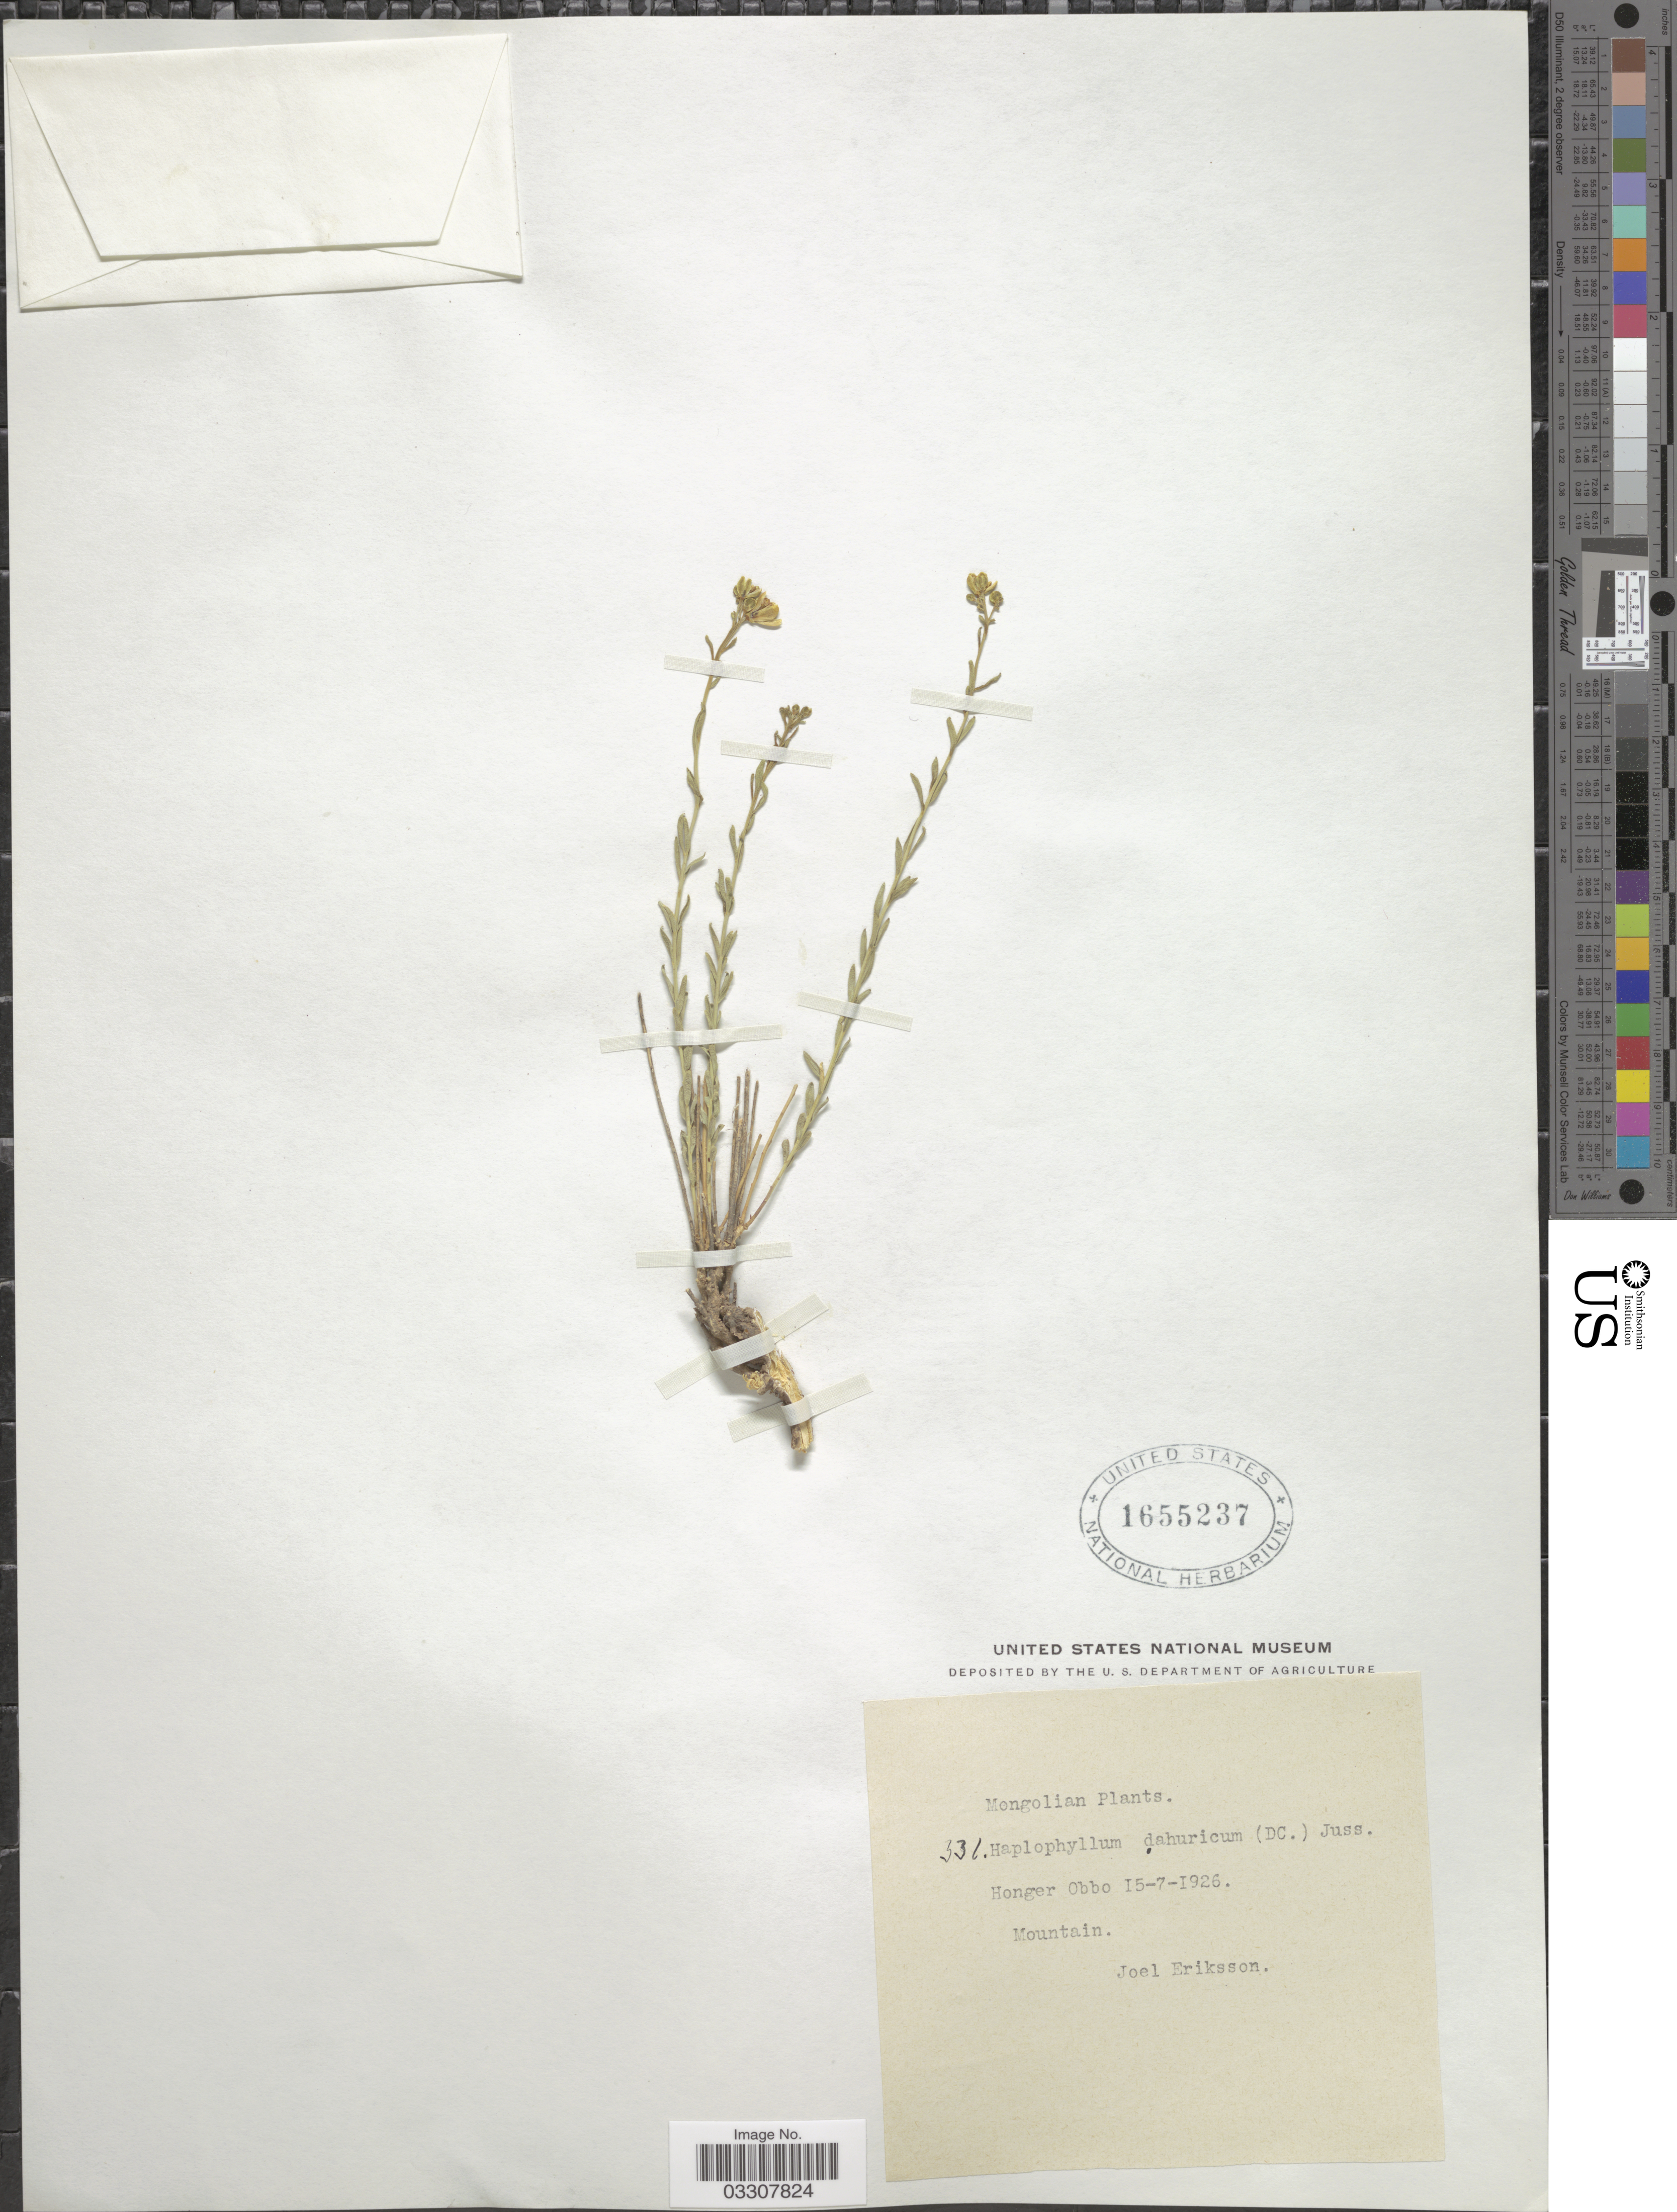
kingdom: Plantae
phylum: Tracheophyta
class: Magnoliopsida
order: Sapindales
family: Rutaceae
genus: Haplophyllum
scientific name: Haplophyllum dauricum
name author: (L.) G. Don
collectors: J. Eriksson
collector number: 336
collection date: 1926-07-15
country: Mongolia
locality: Honger Obbo. Mountain.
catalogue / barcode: US 1655237